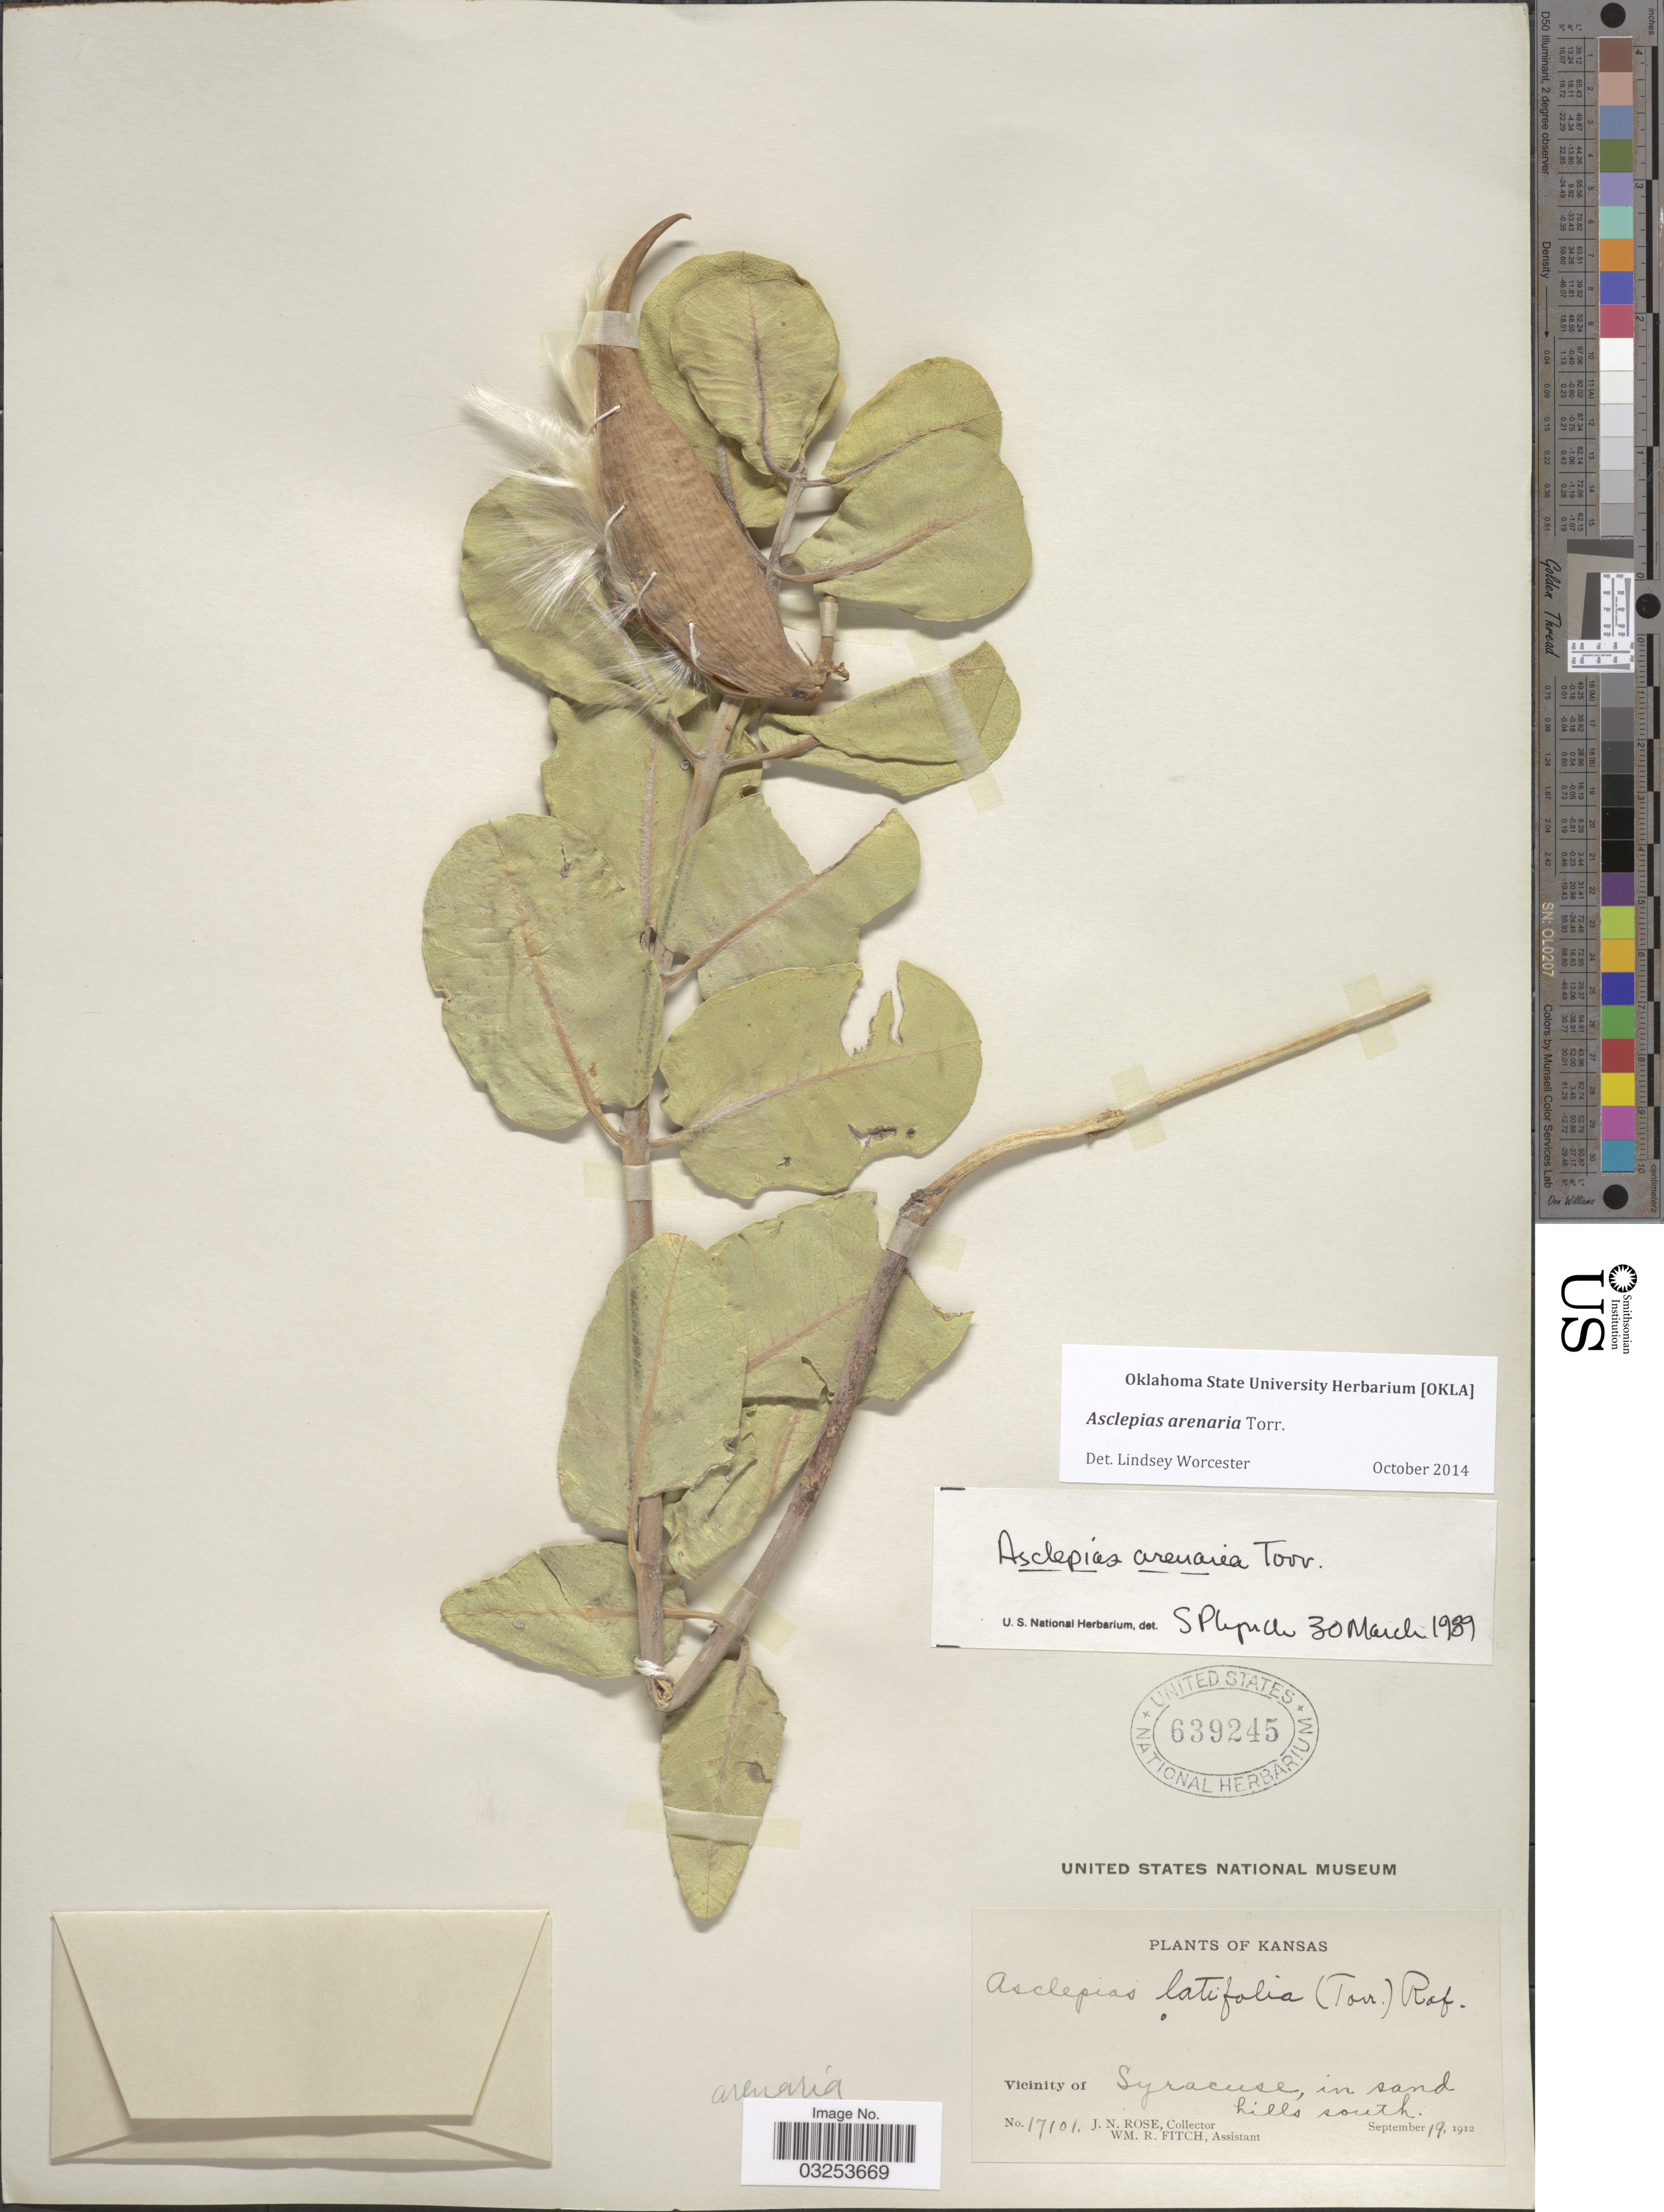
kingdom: Plantae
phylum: Tracheophyta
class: Magnoliopsida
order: Gentianales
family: Apocynaceae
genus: Asclepias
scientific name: Asclepias arenaria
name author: Torr.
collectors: J. N. Rose & W. R. Fitch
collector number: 17101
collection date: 1912-09-19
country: United States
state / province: Kansas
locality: Vicinity of Syracuse, in sand hills south.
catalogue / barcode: US 639245